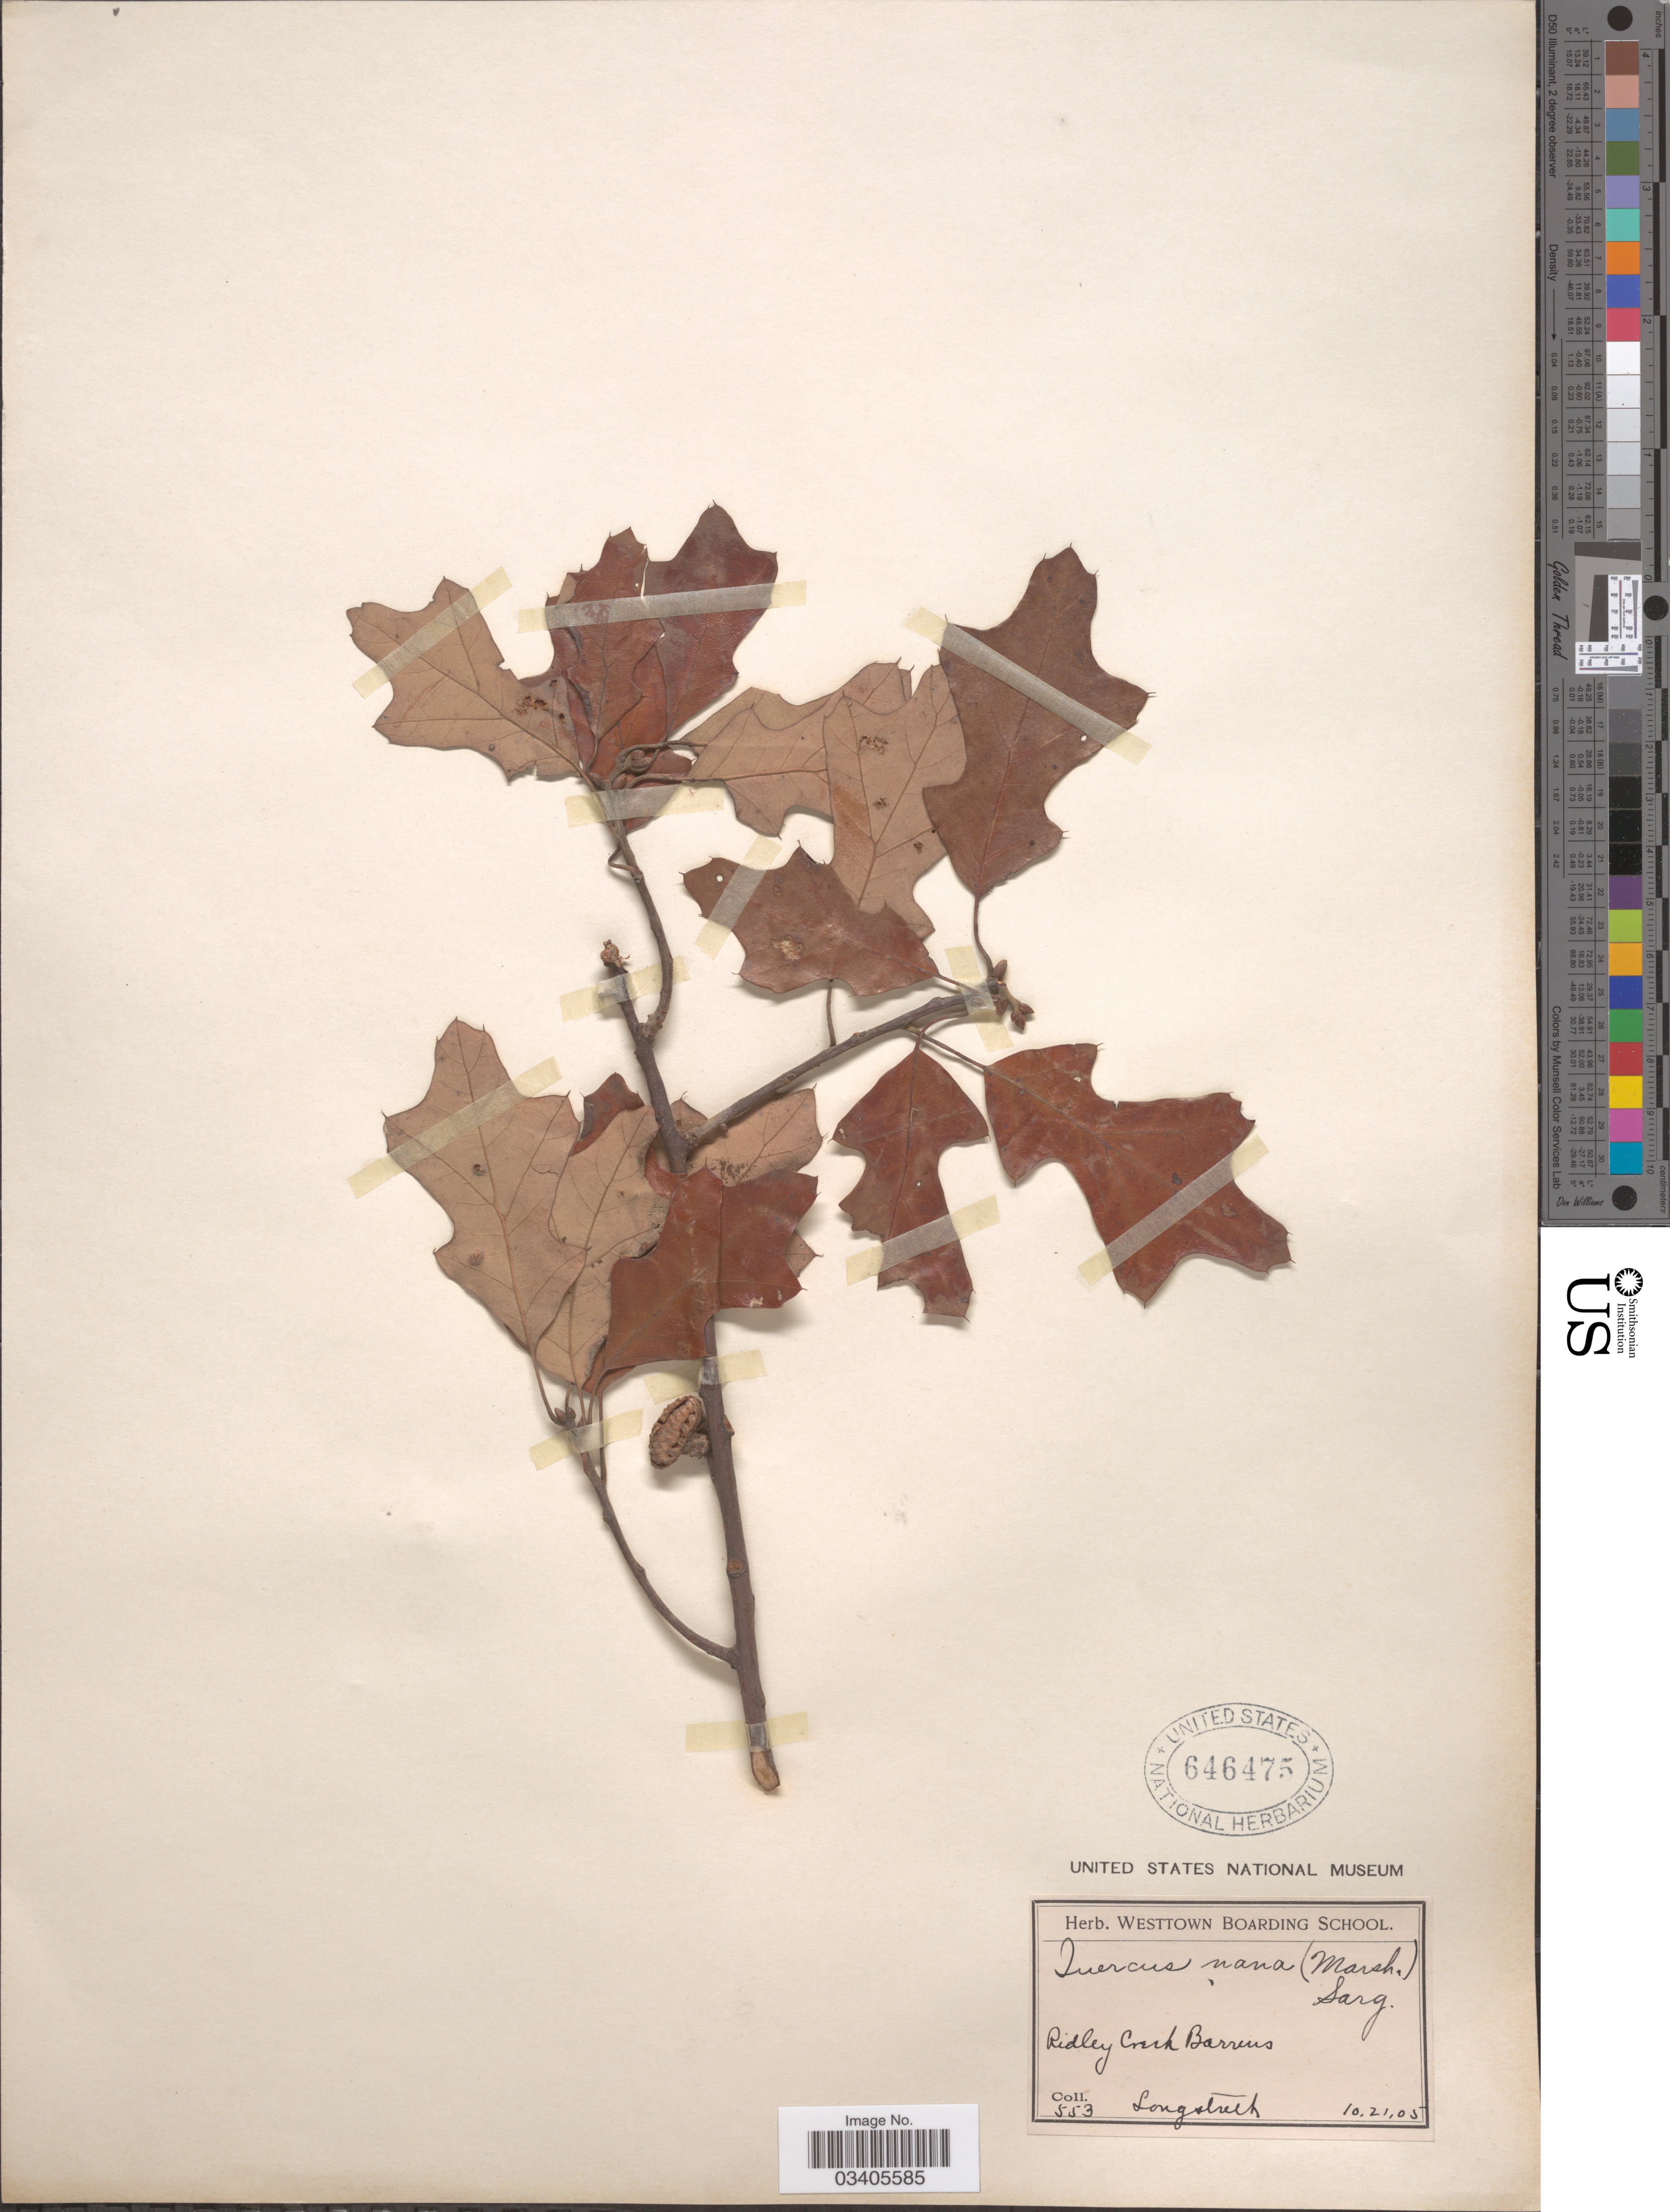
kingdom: Plantae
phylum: Tracheophyta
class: Magnoliopsida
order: Fagales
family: Fagaceae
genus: Quercus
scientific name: Quercus ilicifolia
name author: Wangenh.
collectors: -. Longstreth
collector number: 553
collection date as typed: Transcribed d/m/y: 21/10/5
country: United States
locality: Ridley Creel Barrens.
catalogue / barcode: US 646475